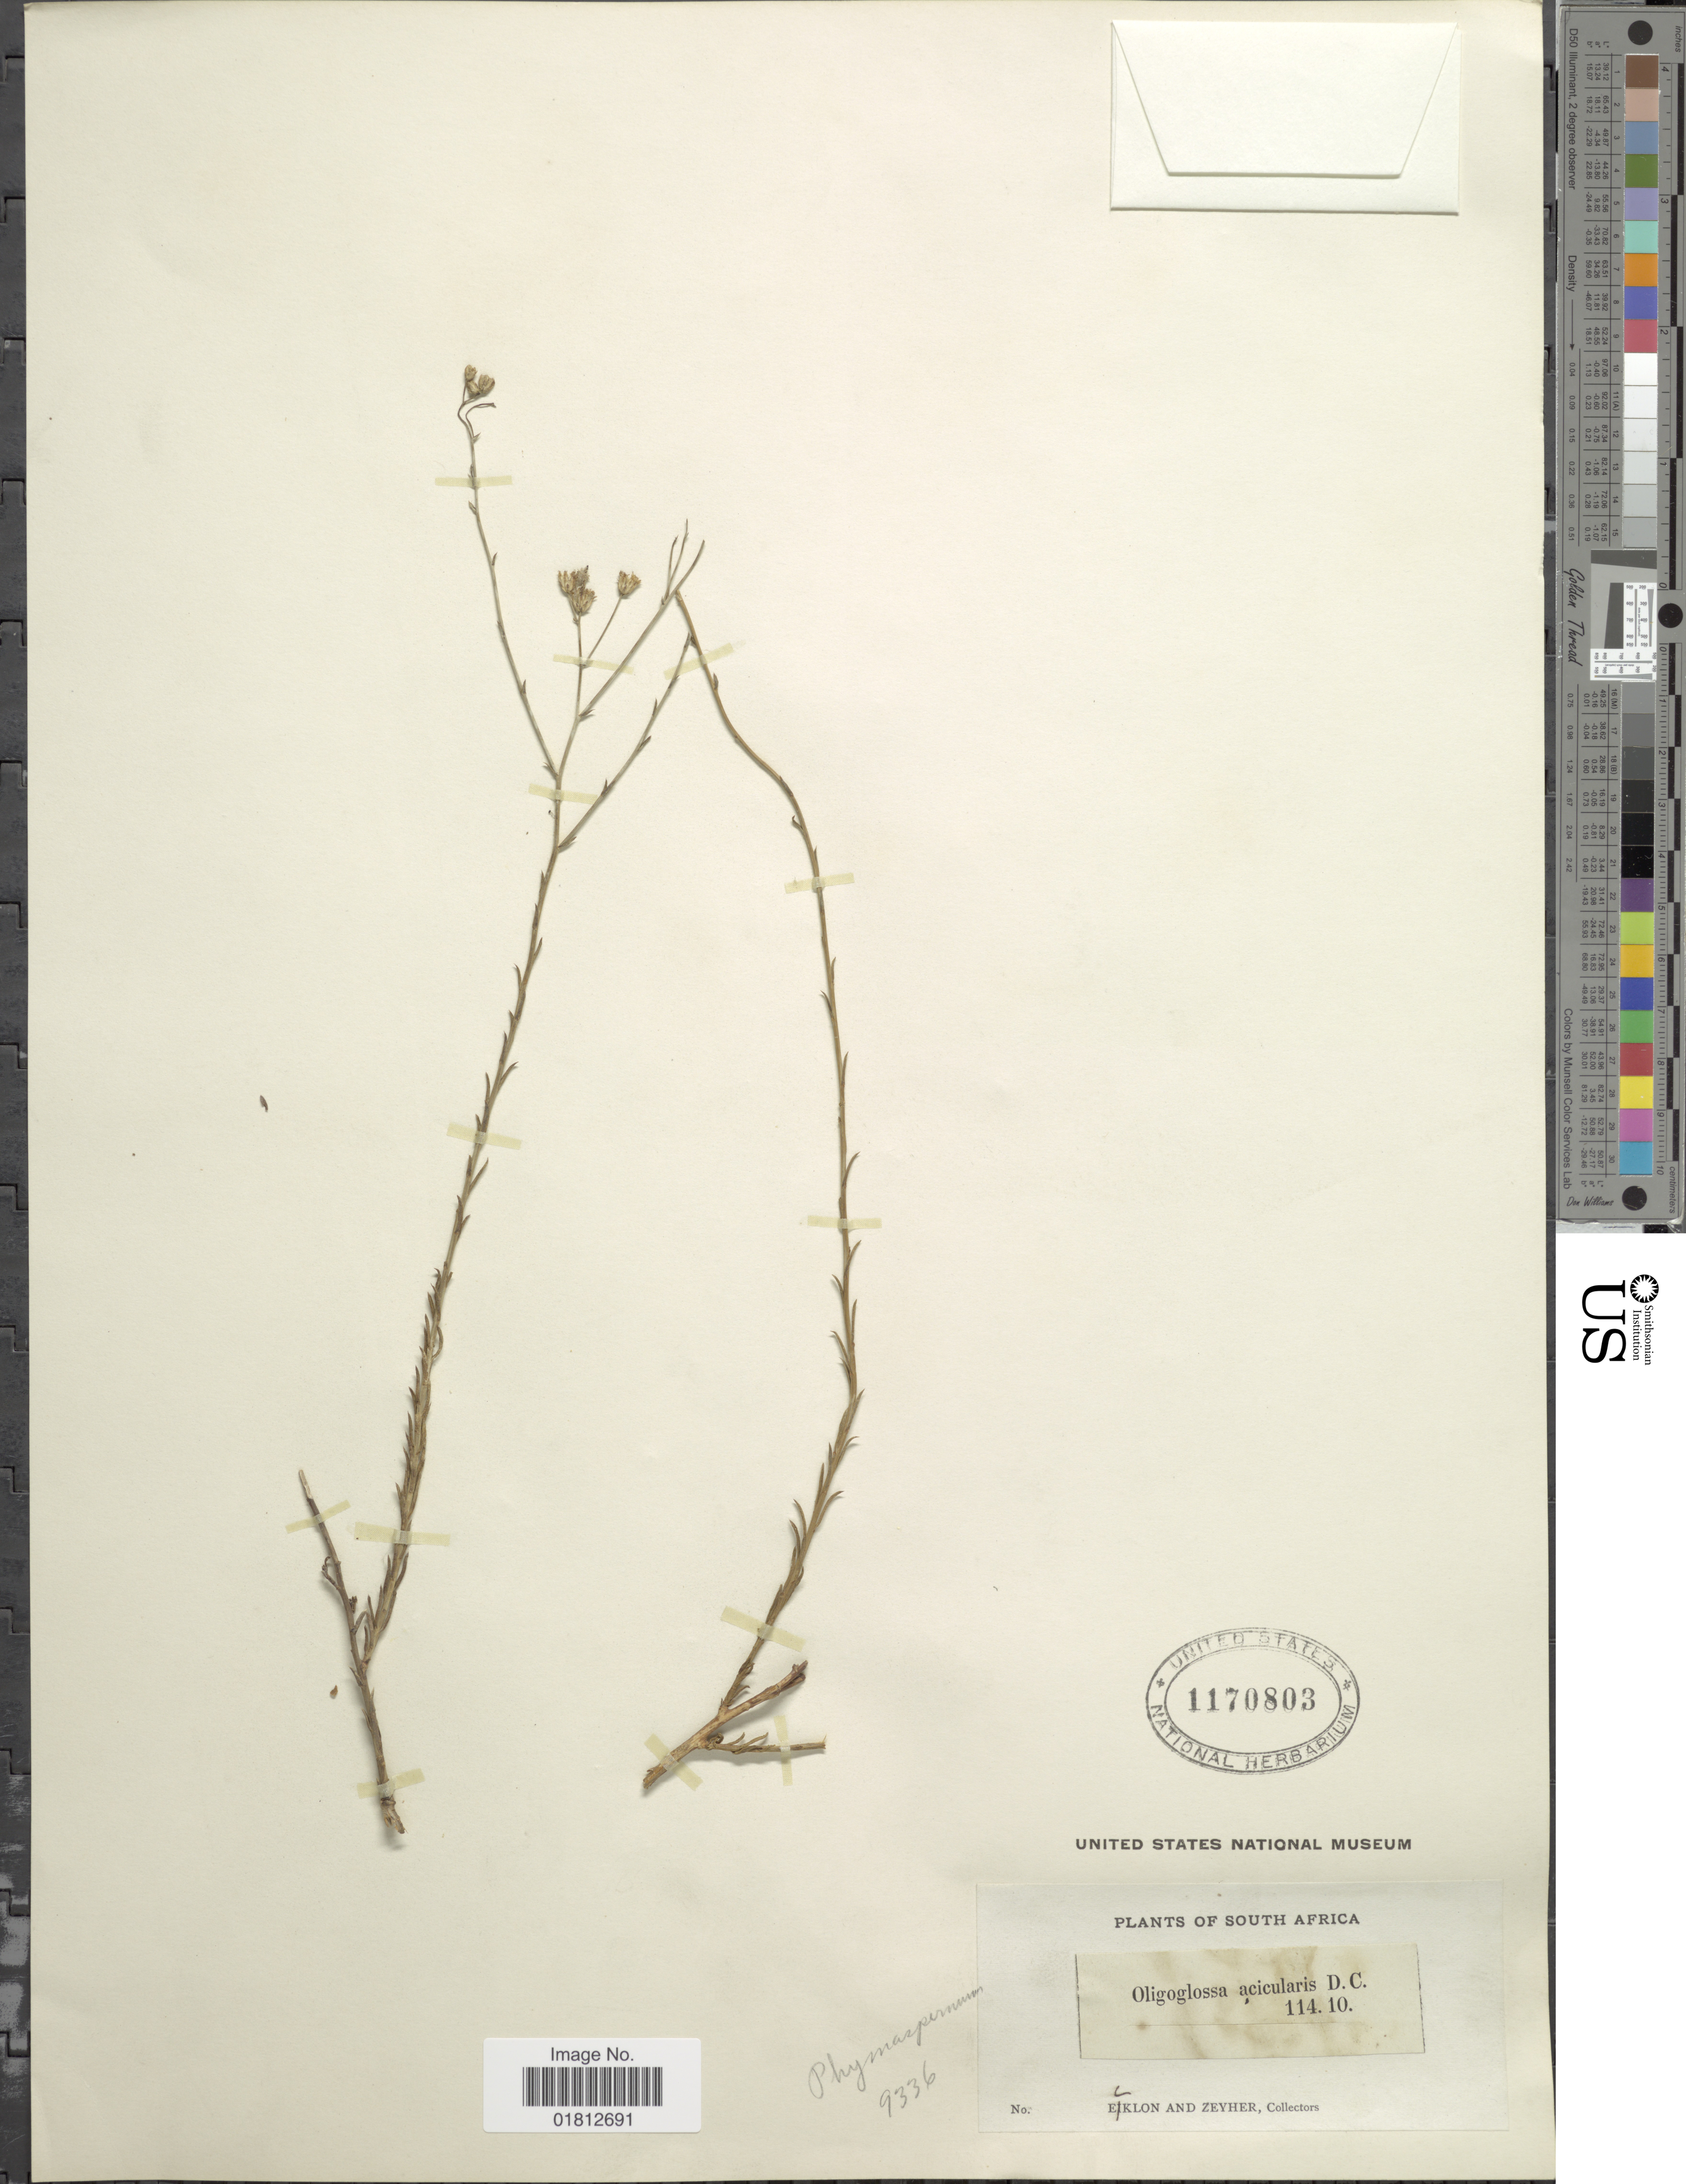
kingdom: Plantae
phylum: Tracheophyta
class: Magnoliopsida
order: Asterales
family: Asteraceae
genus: Phymaspermum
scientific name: Phymaspermum aciculare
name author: Benth. & Hook. f.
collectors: -. Ecklon & -. Zeyher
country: South Africa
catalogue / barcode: US 1170803